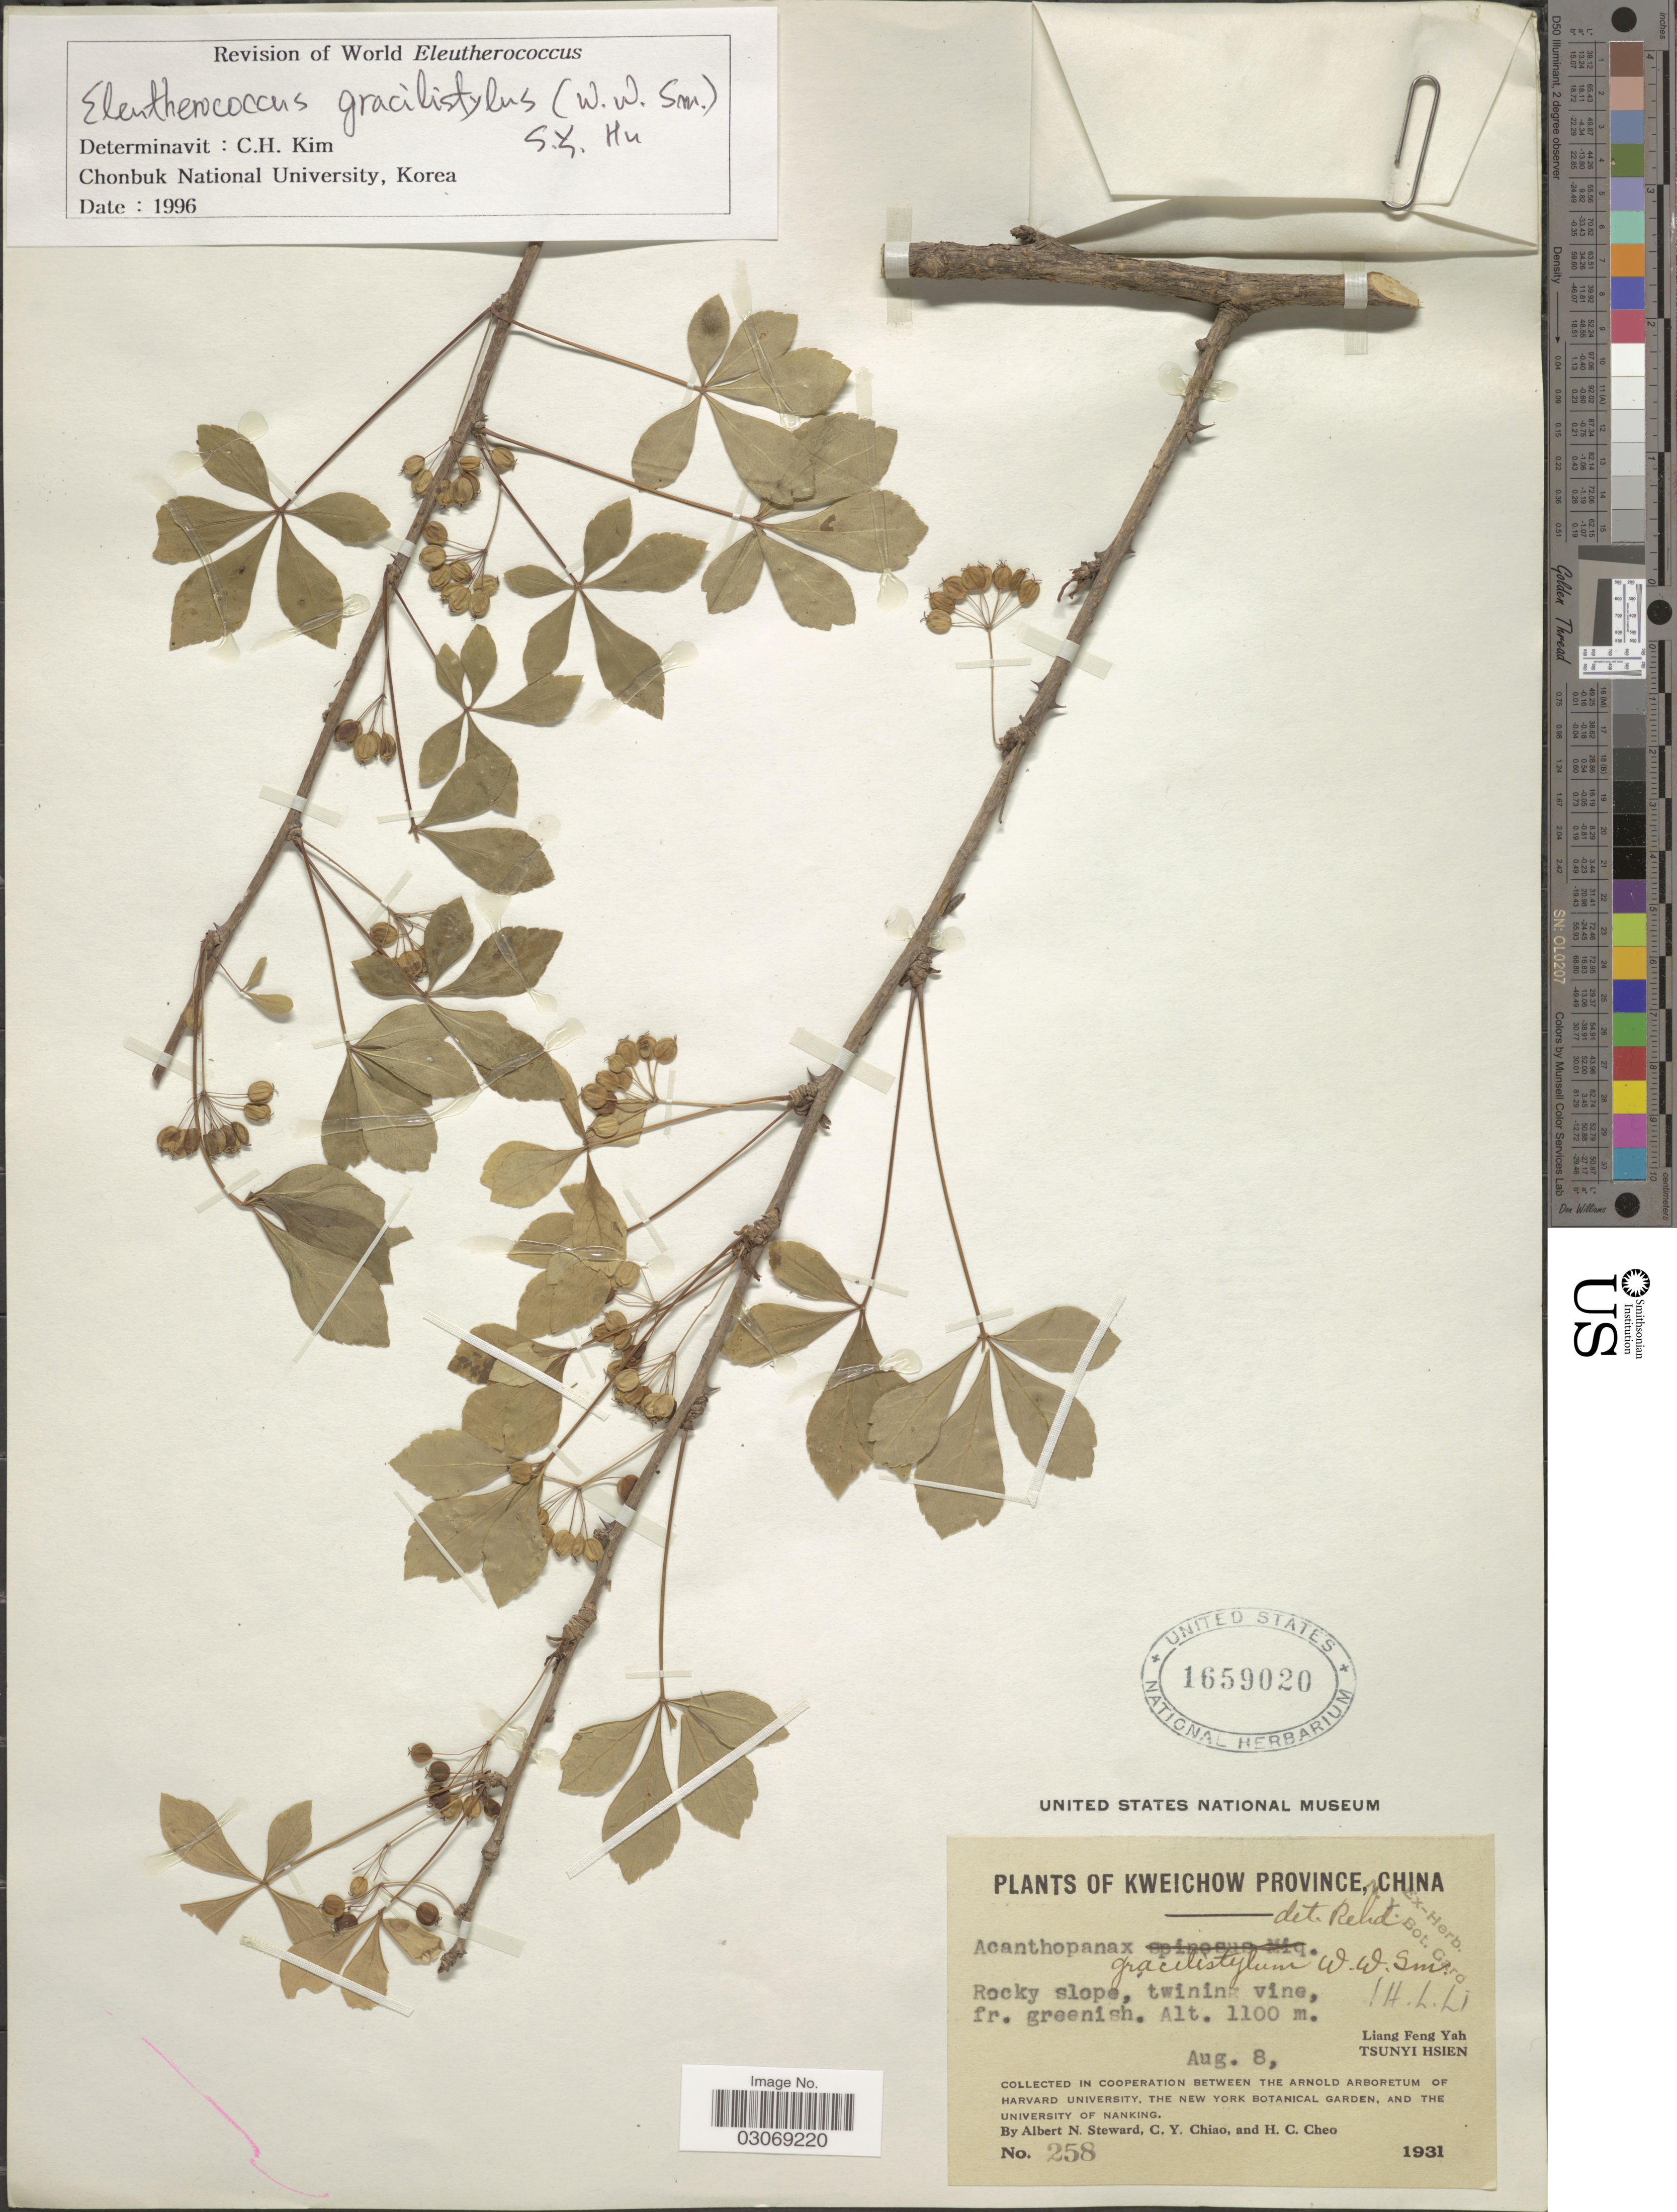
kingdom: Plantae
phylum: Tracheophyta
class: Magnoliopsida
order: Apiales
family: Araliaceae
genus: Eleutherococcus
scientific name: Eleutherococcus gracilistylus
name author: (W.W. Sm.) S.Y. Hu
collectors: A. N. Steward, C. Y. Chiao & H. Cheo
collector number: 258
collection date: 1931-08-08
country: China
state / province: Guizhou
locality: Kweichow Province. Liang Feng Yah Tsunyi Hsien.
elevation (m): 1100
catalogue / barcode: US 1659020